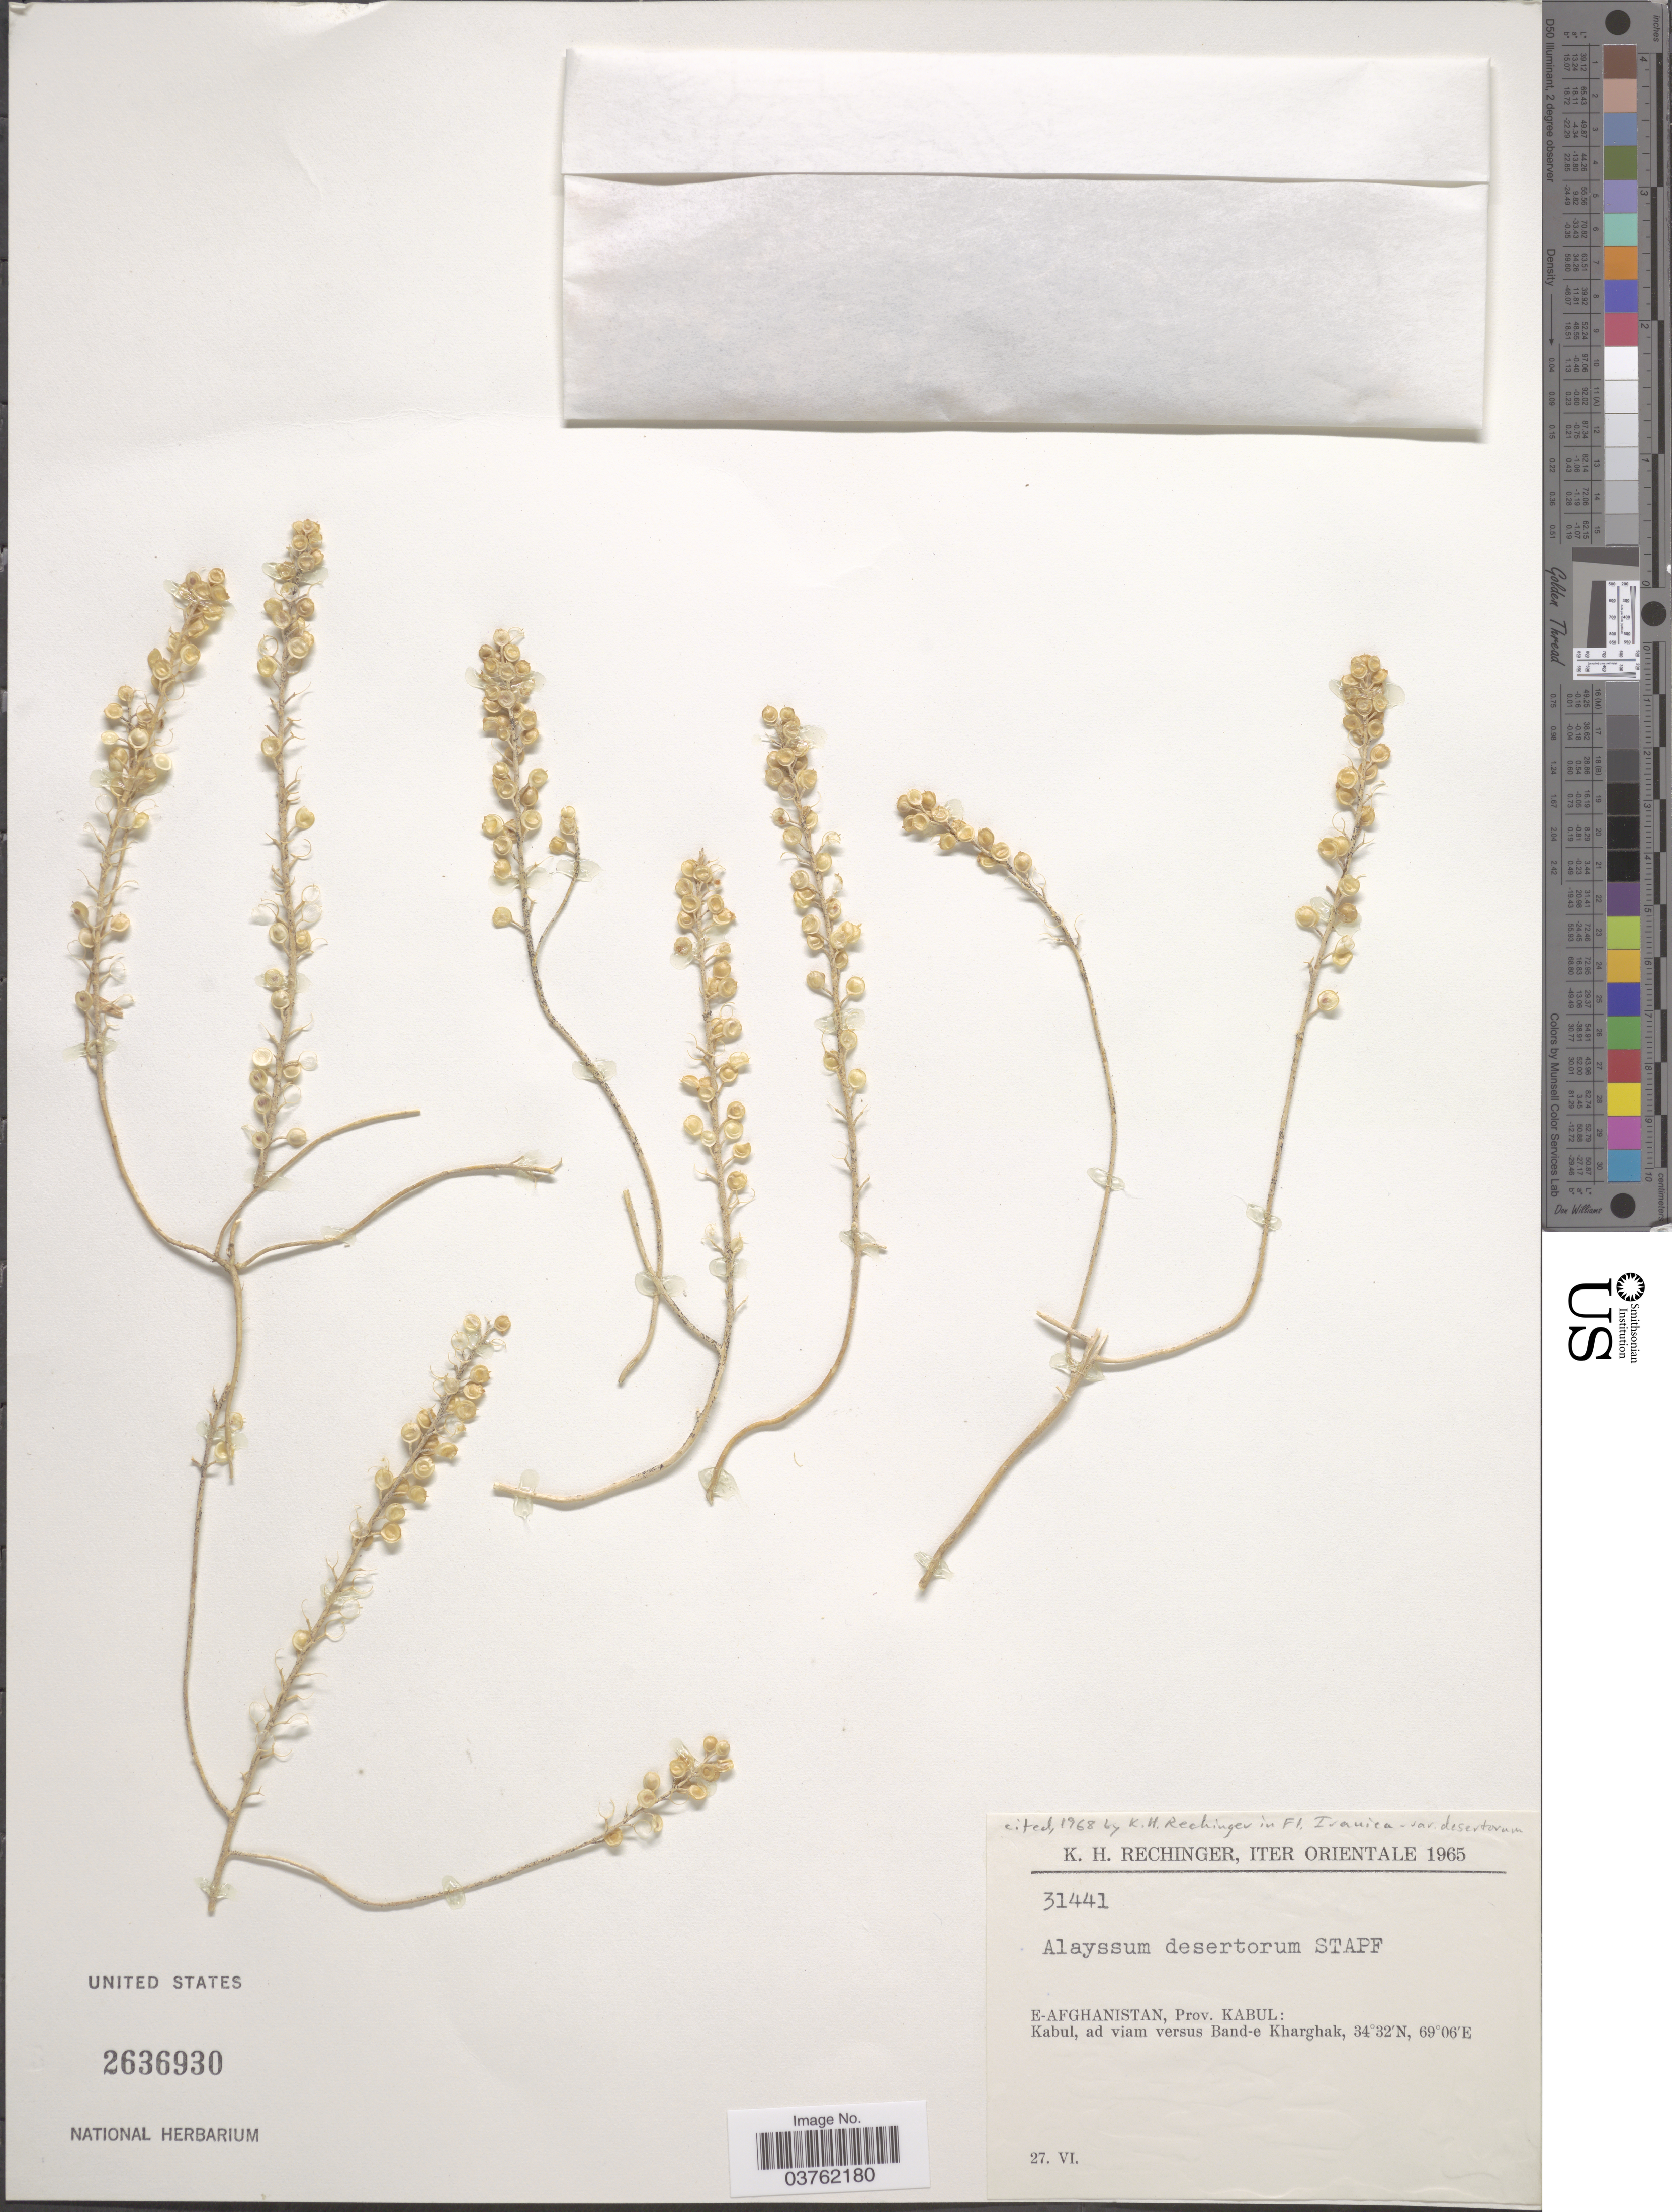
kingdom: Plantae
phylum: Tracheophyta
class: Magnoliopsida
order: Brassicales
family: Brassicaceae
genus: Alyssum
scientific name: Alyssum desertorum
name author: Stapf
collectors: K. H. Rechinger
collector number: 31441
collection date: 1965-06-27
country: Afghanistan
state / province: Kabul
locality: Iter Orientale. E-Afghanistan: Kabul, ad viam versus Band-e Kharghak.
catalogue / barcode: US 2636930